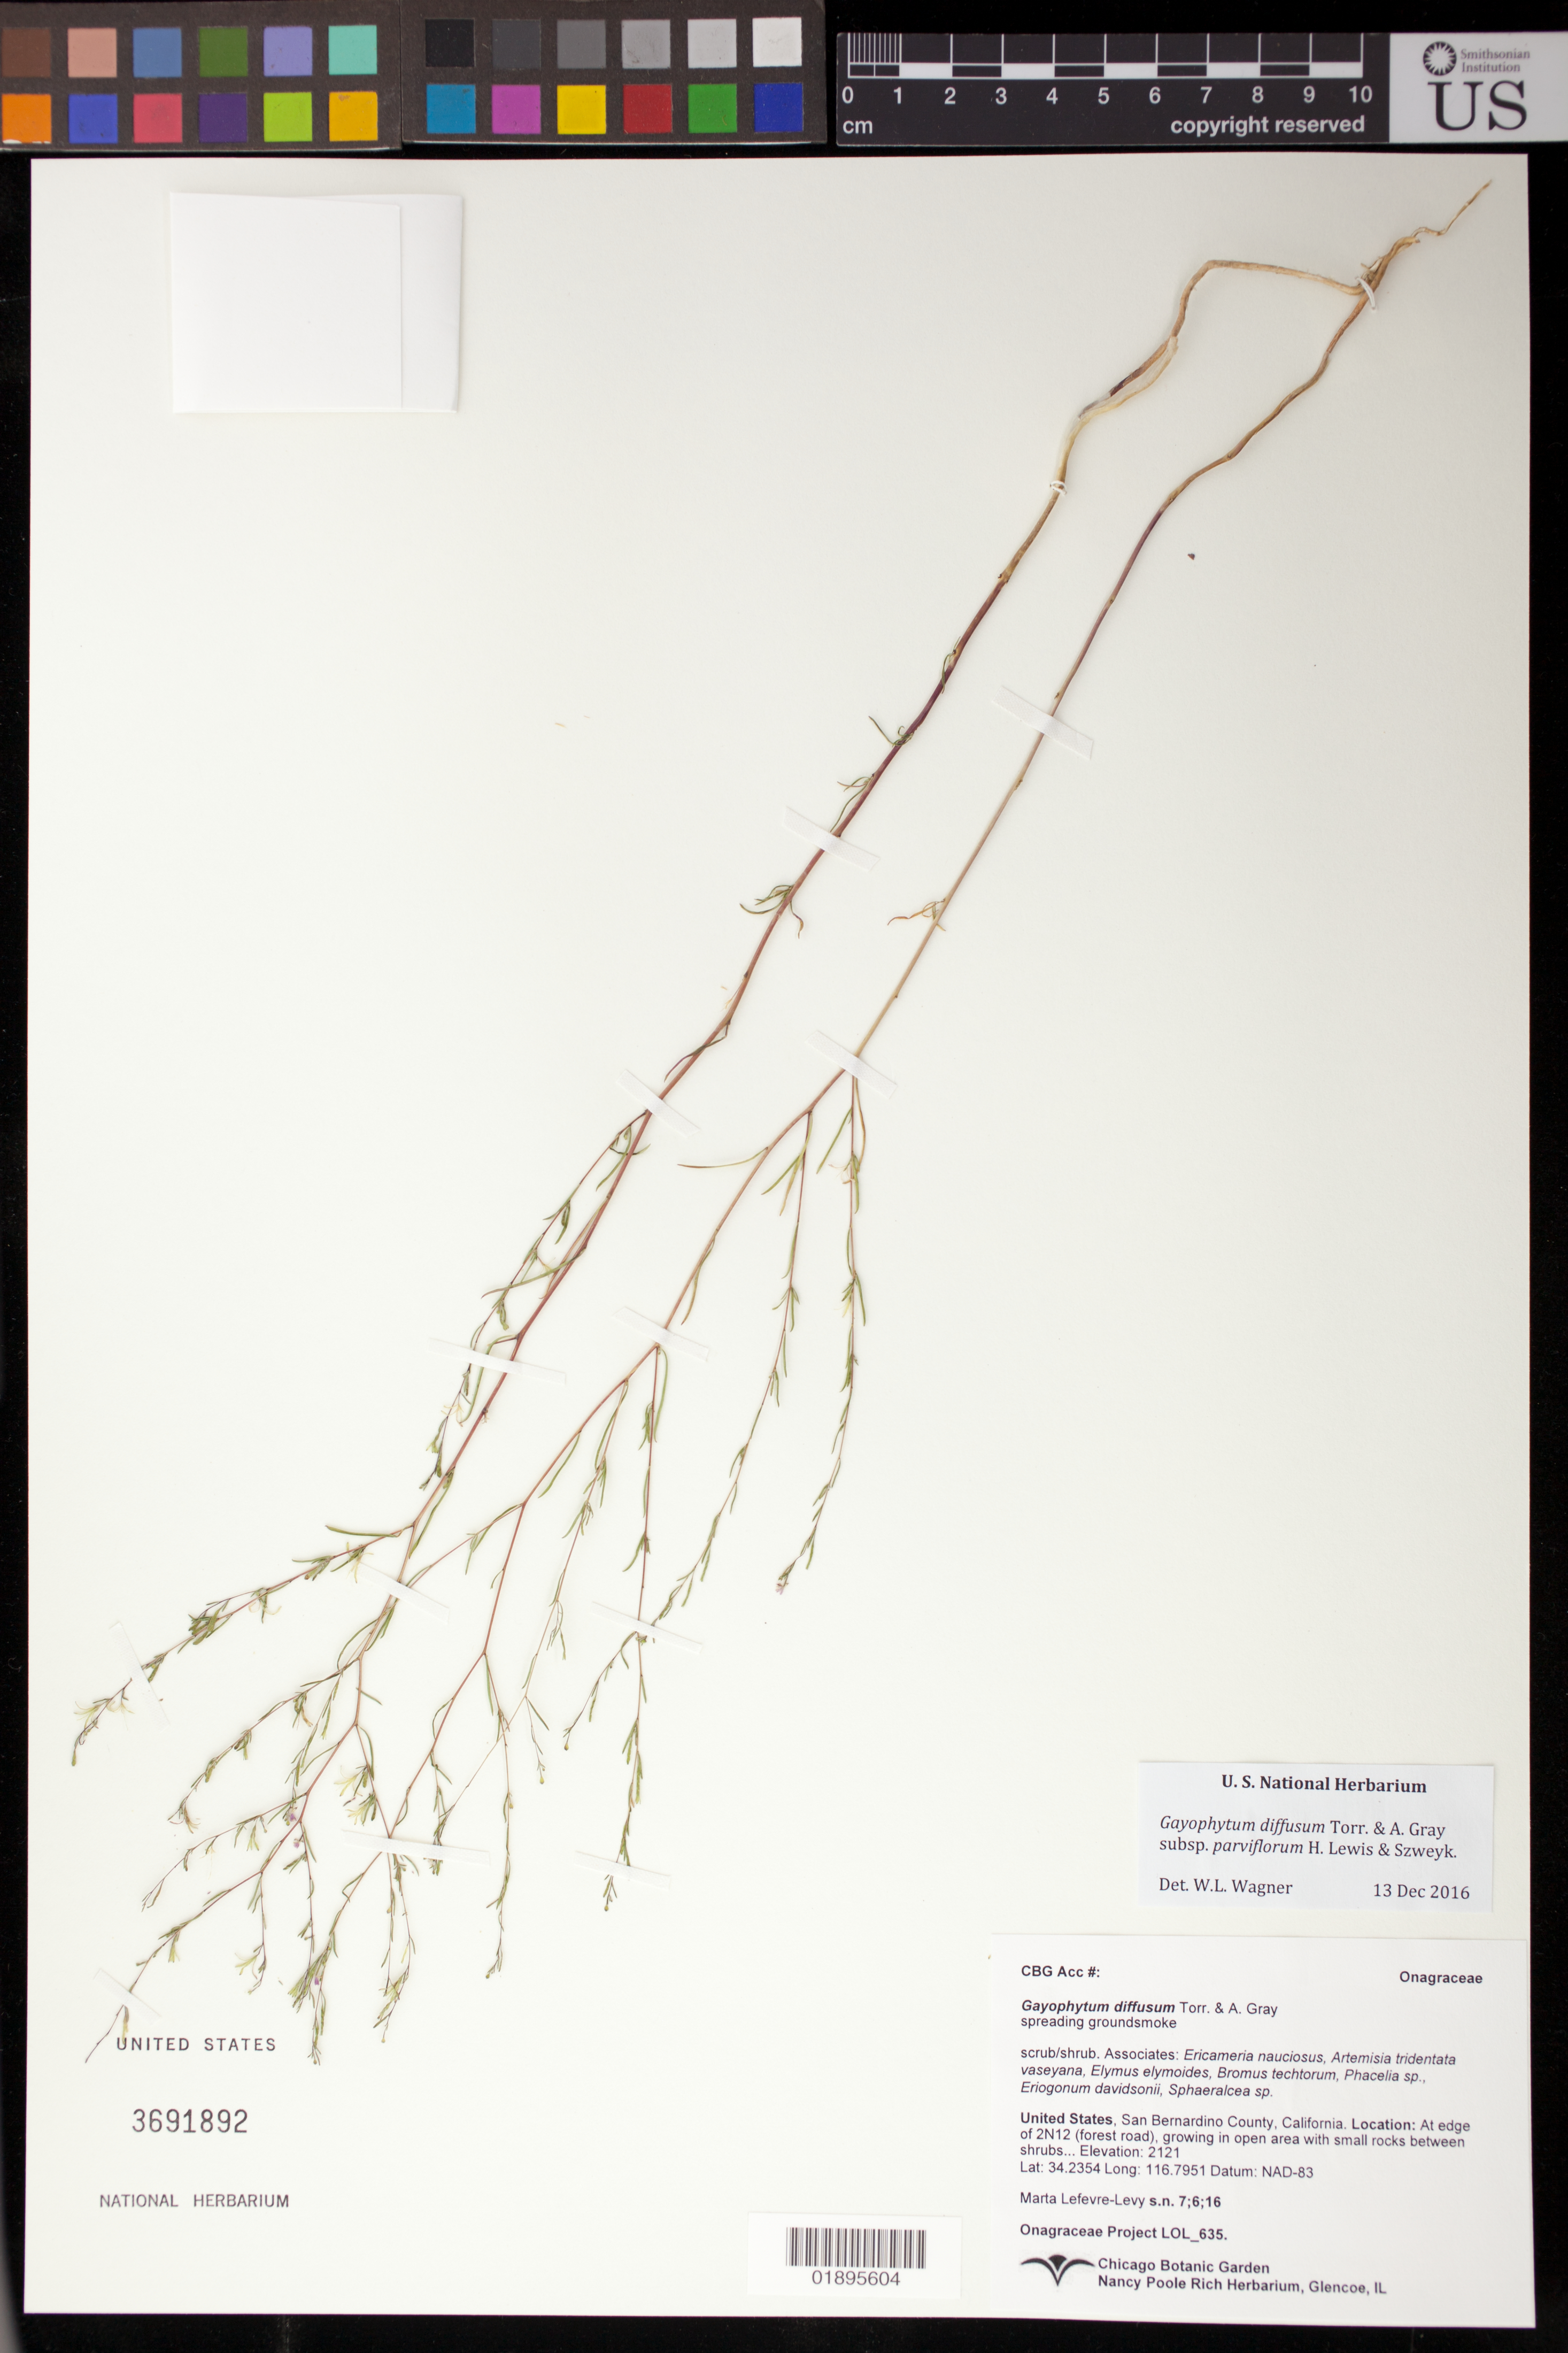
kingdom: Plantae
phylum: Tracheophyta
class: Magnoliopsida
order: Myrtales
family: Onagraceae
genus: Gayophytum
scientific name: Gayophytum diffusum subsp. parviflorum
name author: F. H. Lewis & Szweyk.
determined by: Wagner, W. L., (BOT), Smithsonian Institution - National Museum of Natural History (UNITED STATES)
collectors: M. Lefevre-Levy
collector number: LOL 635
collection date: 2016-07-06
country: United States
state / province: California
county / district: San Bernardino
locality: Deadman's Ridge, at edge of 2N12 (forest road), growing in open area with small rocks between shrubs.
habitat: scrub/shrub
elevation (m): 2121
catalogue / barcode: US 3691892